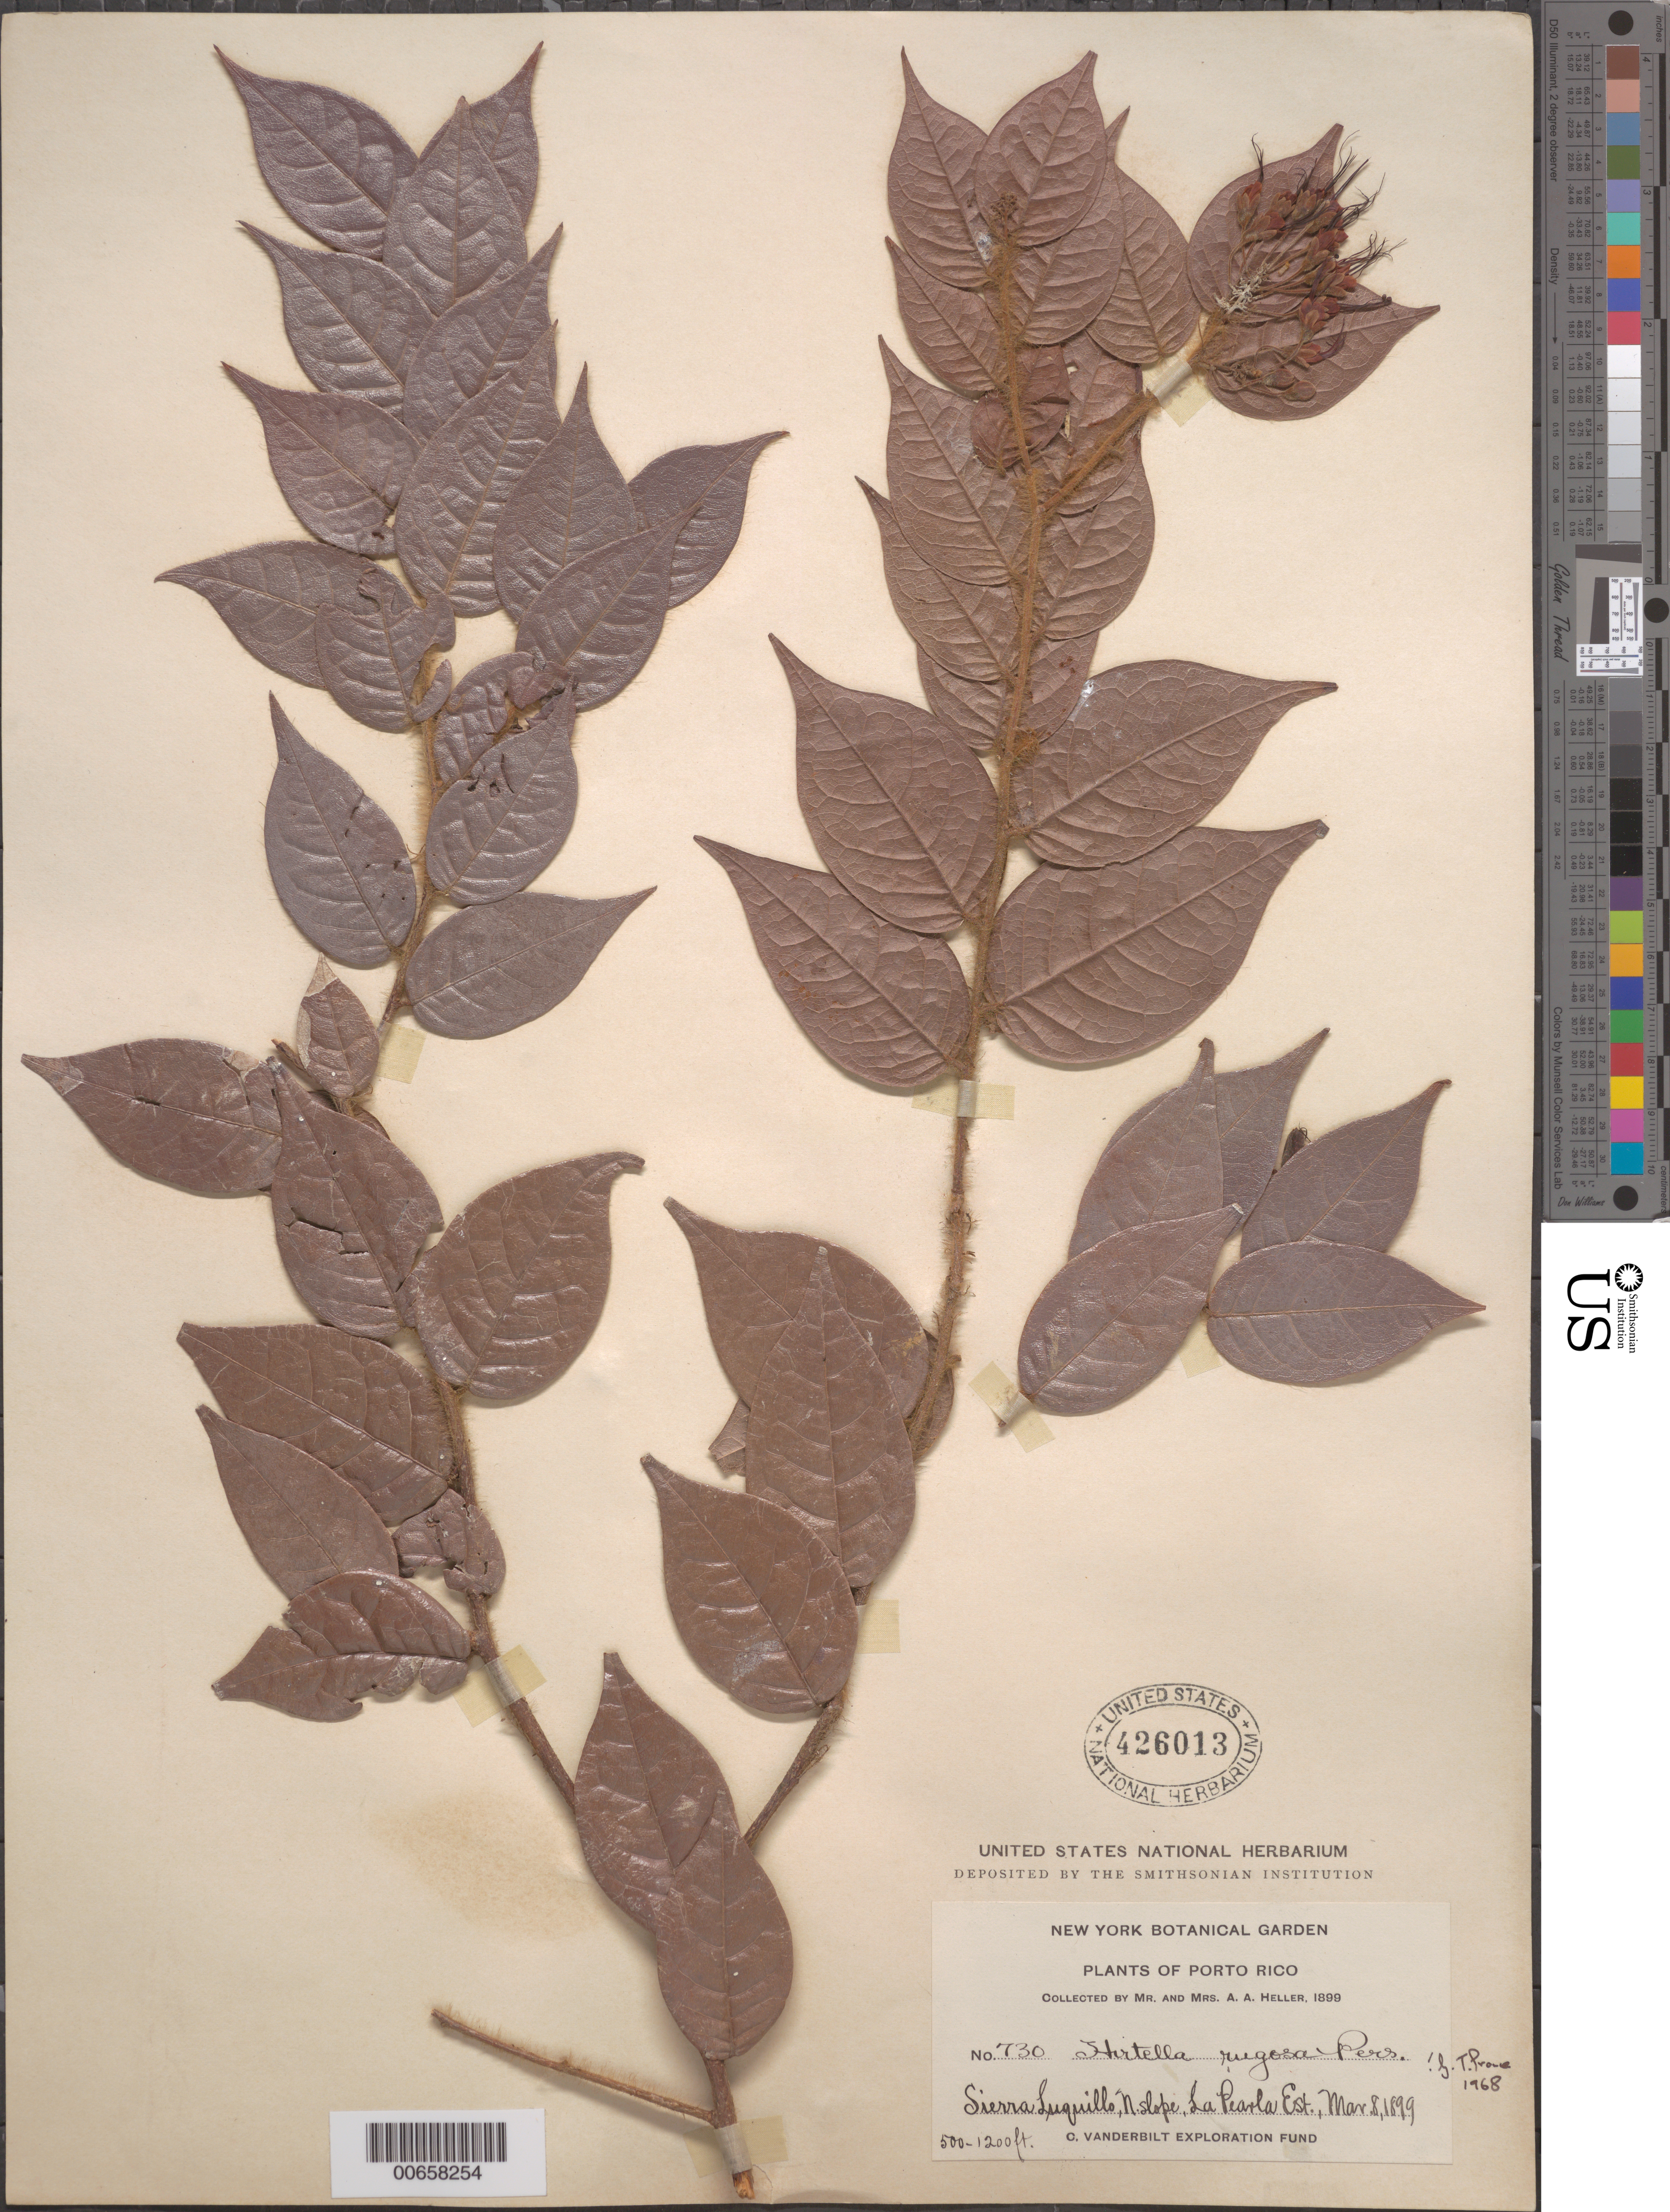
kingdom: Plantae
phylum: Tracheophyta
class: Magnoliopsida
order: Malpighiales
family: Chrysobalanaceae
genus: Hirtella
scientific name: Hirtella rugosa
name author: Thuill. ex Pers.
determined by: Prance, G. T.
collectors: A. A. Heller & -- Heller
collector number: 730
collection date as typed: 08 Mar 1899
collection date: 1899-03-08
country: Puerto Rico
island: Greater Antilles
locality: Sierra Luquillo, N slope, La Pearla Est.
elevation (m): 152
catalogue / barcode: US 426013